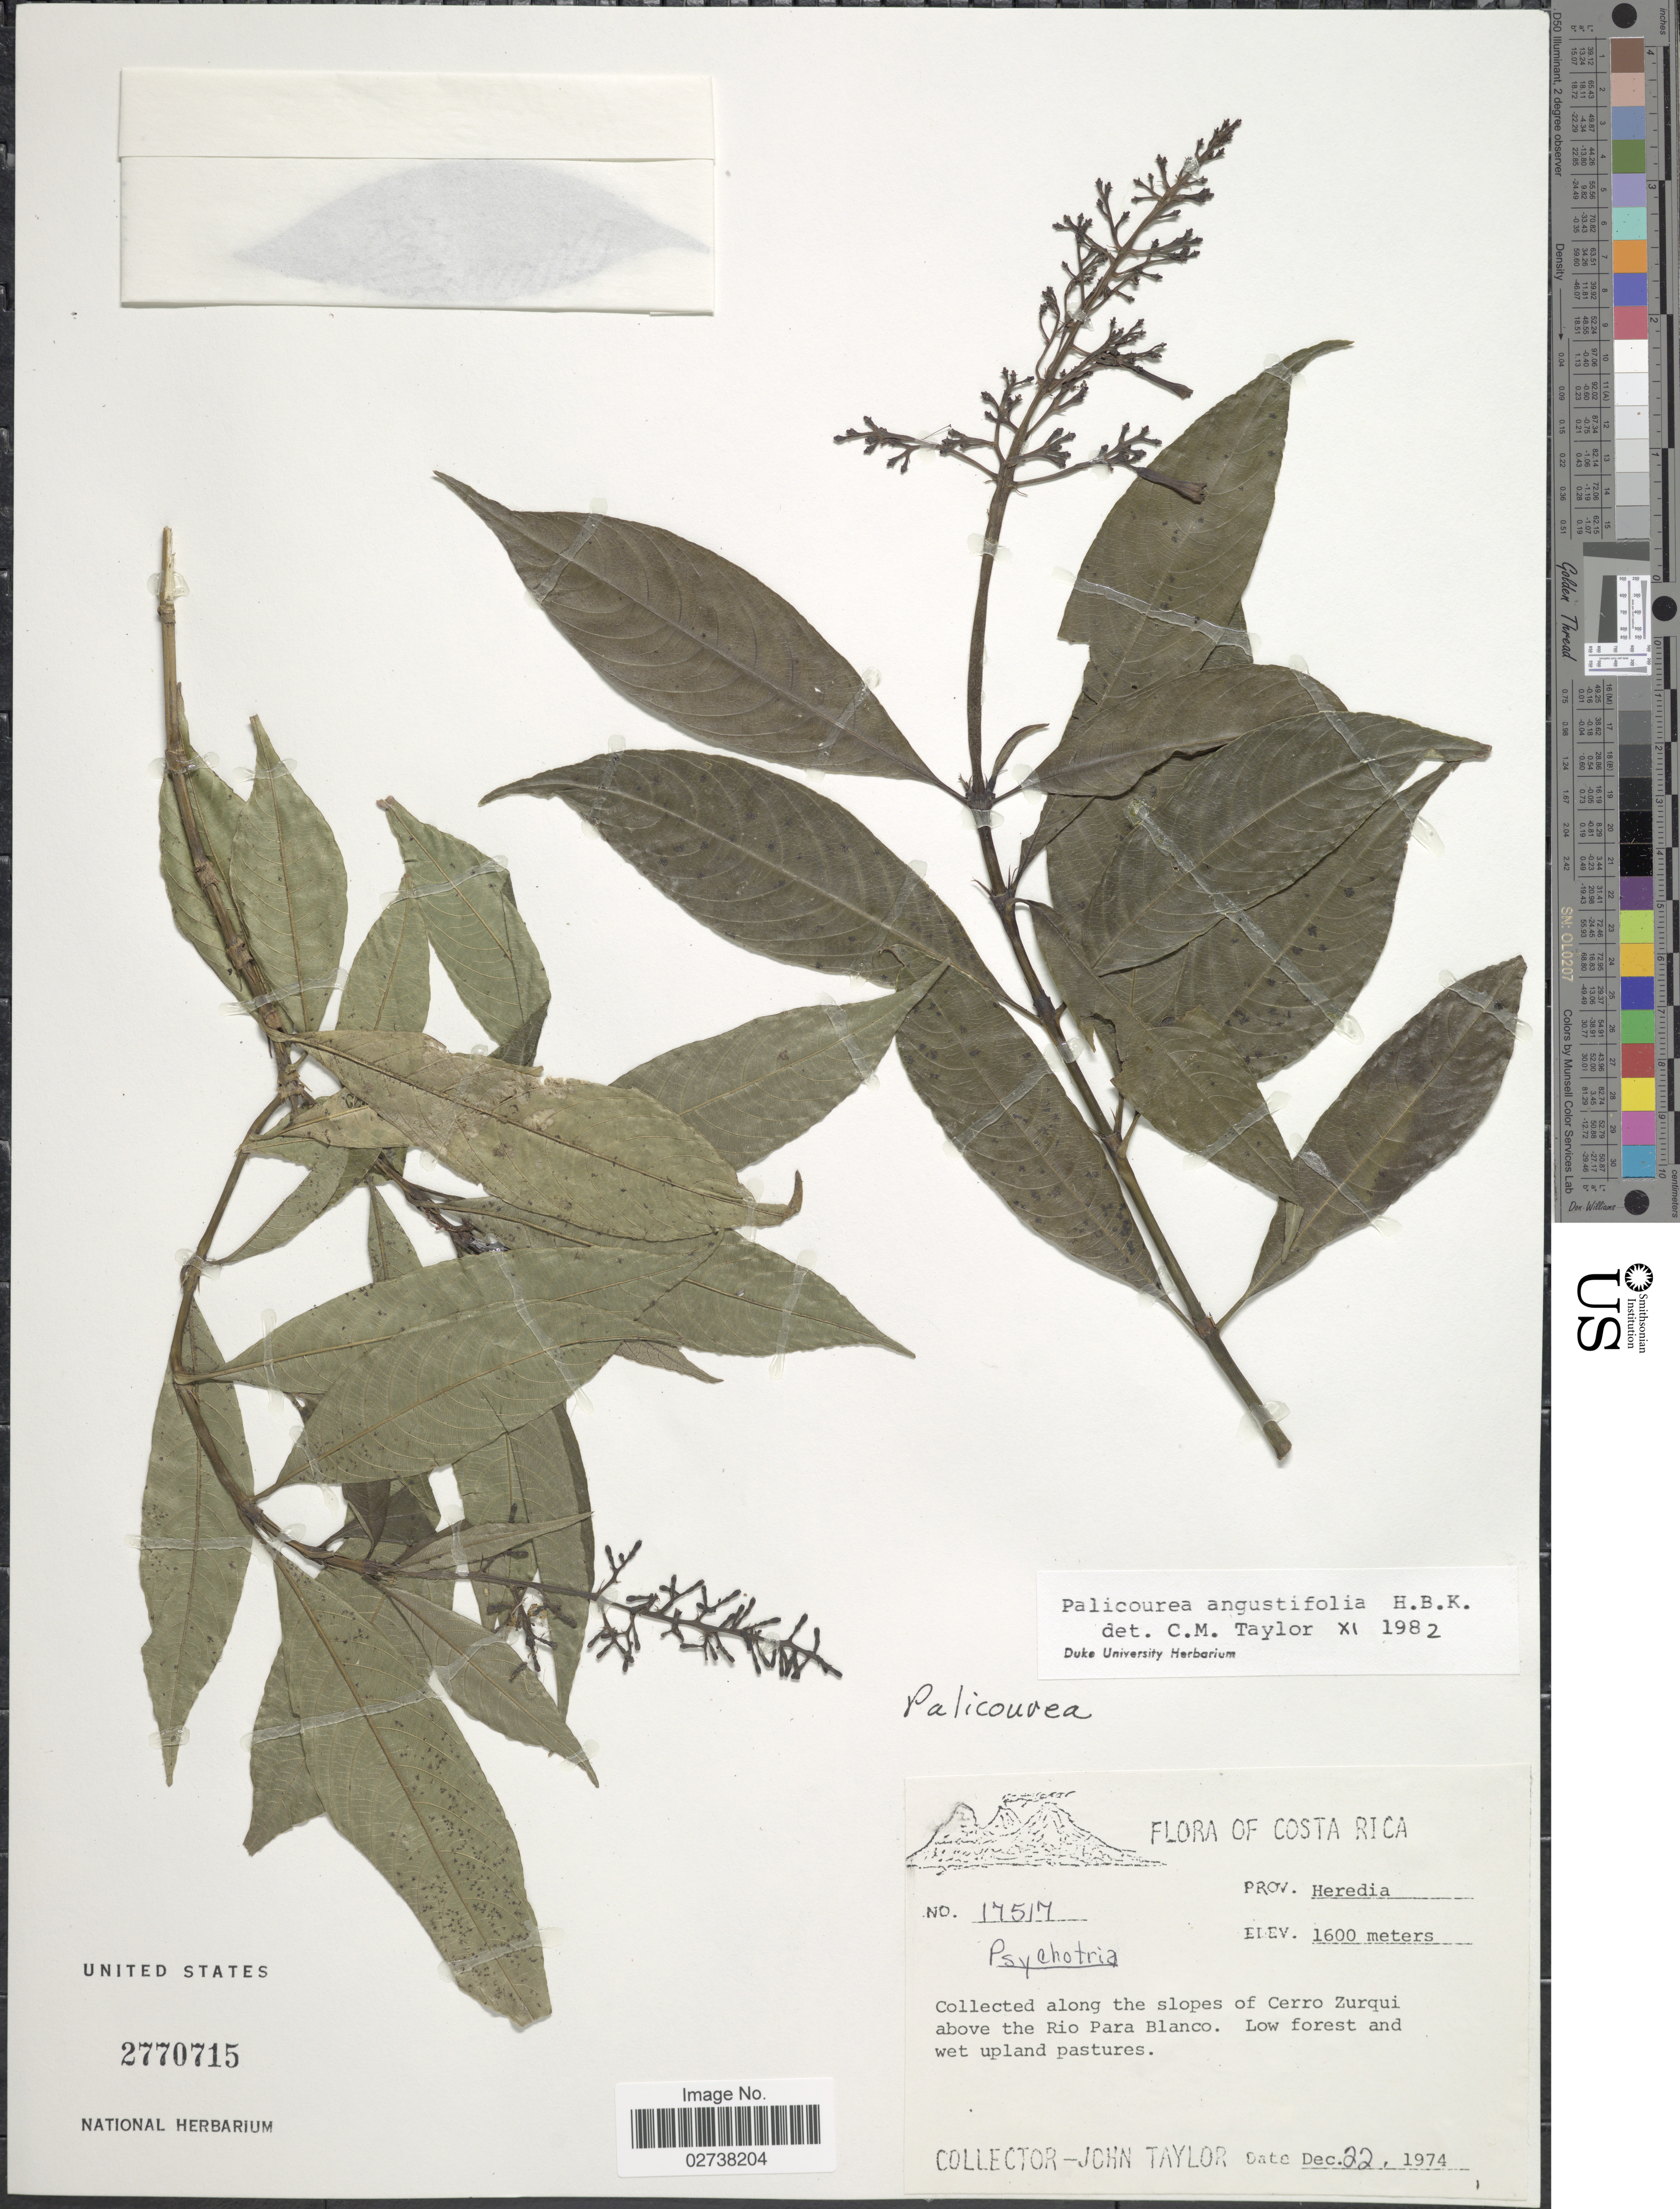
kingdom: Plantae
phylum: Tracheophyta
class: Magnoliopsida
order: Gentianales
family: Rubiaceae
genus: Palicourea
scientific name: Palicourea angustifolia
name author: Kunth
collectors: J. Taylor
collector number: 17517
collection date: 1974-12-22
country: Costa Rica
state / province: Heredia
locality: Along the slopes of Cerro Zirqui above the Rio Paro Blanco, low forest and wet upland pastures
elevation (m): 1600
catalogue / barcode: US 2770715